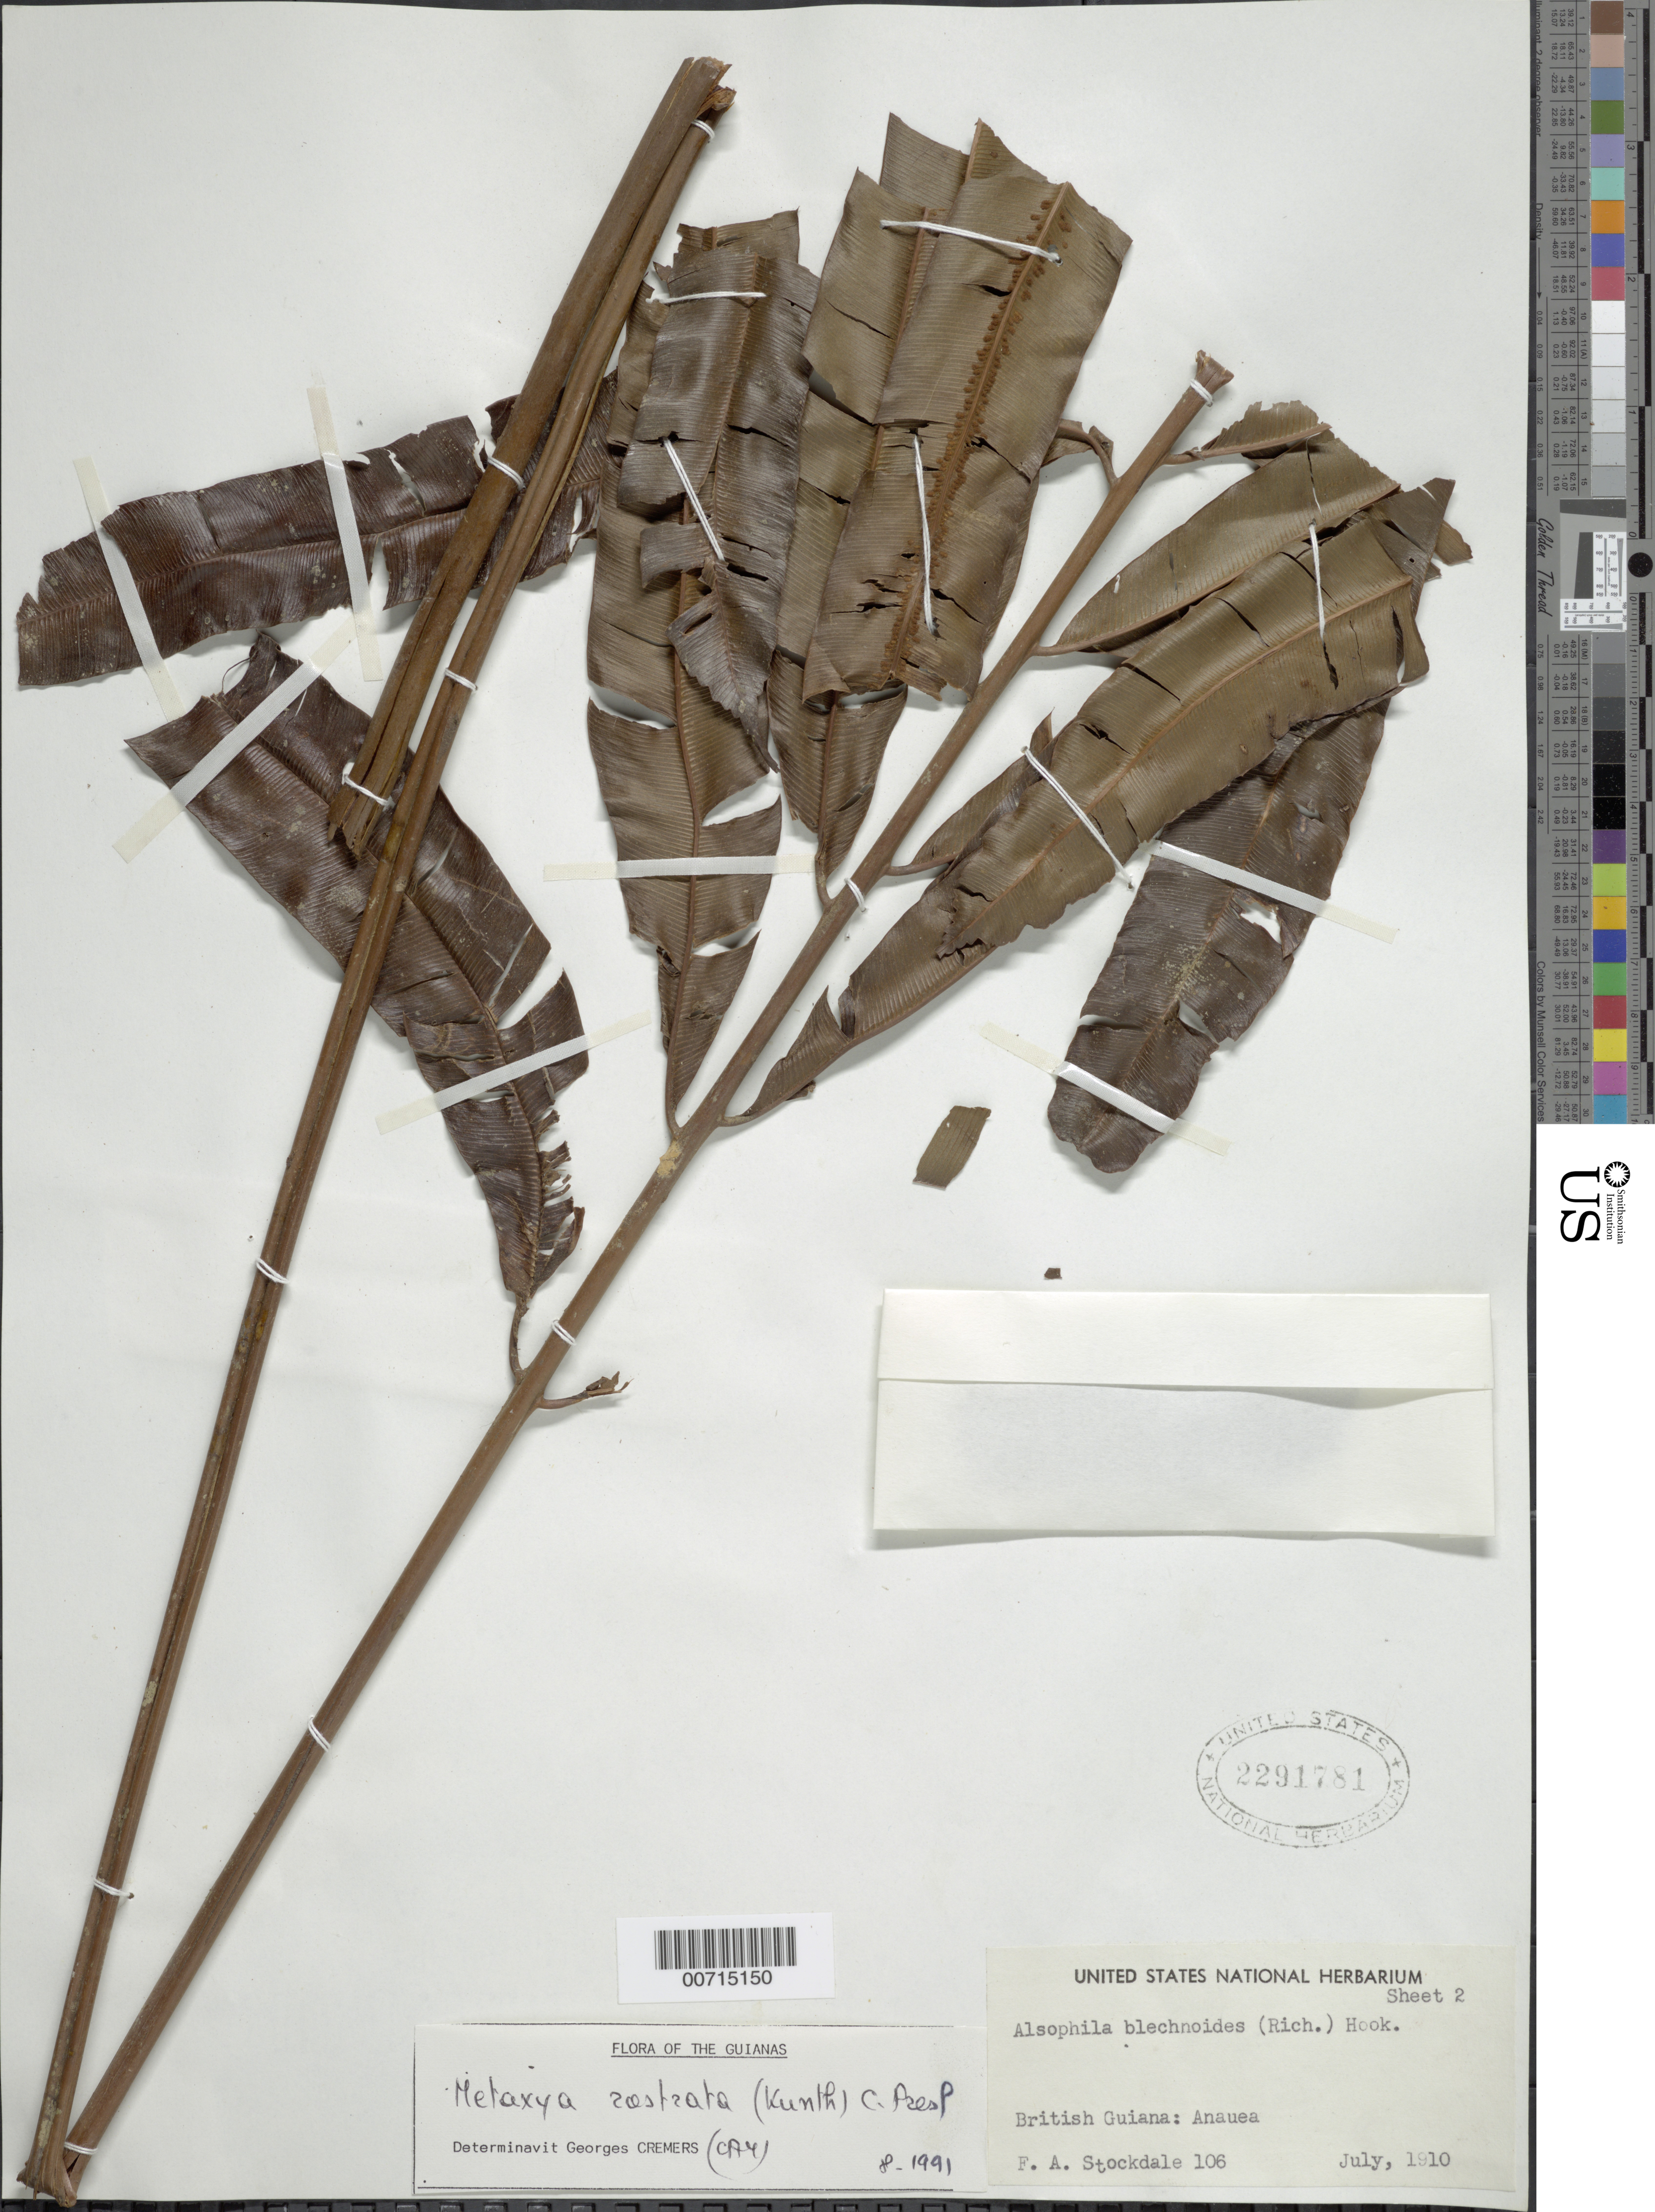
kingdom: Plantae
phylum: Tracheophyta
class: Polypodiopsida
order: Cyatheales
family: Metaxyaceae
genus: Metaxya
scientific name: Metaxya rostrata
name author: (Kunth) C. Presl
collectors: F. Stockdale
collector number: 106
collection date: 1910-07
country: Guyana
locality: British Guiana: Anauea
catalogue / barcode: US 2291781